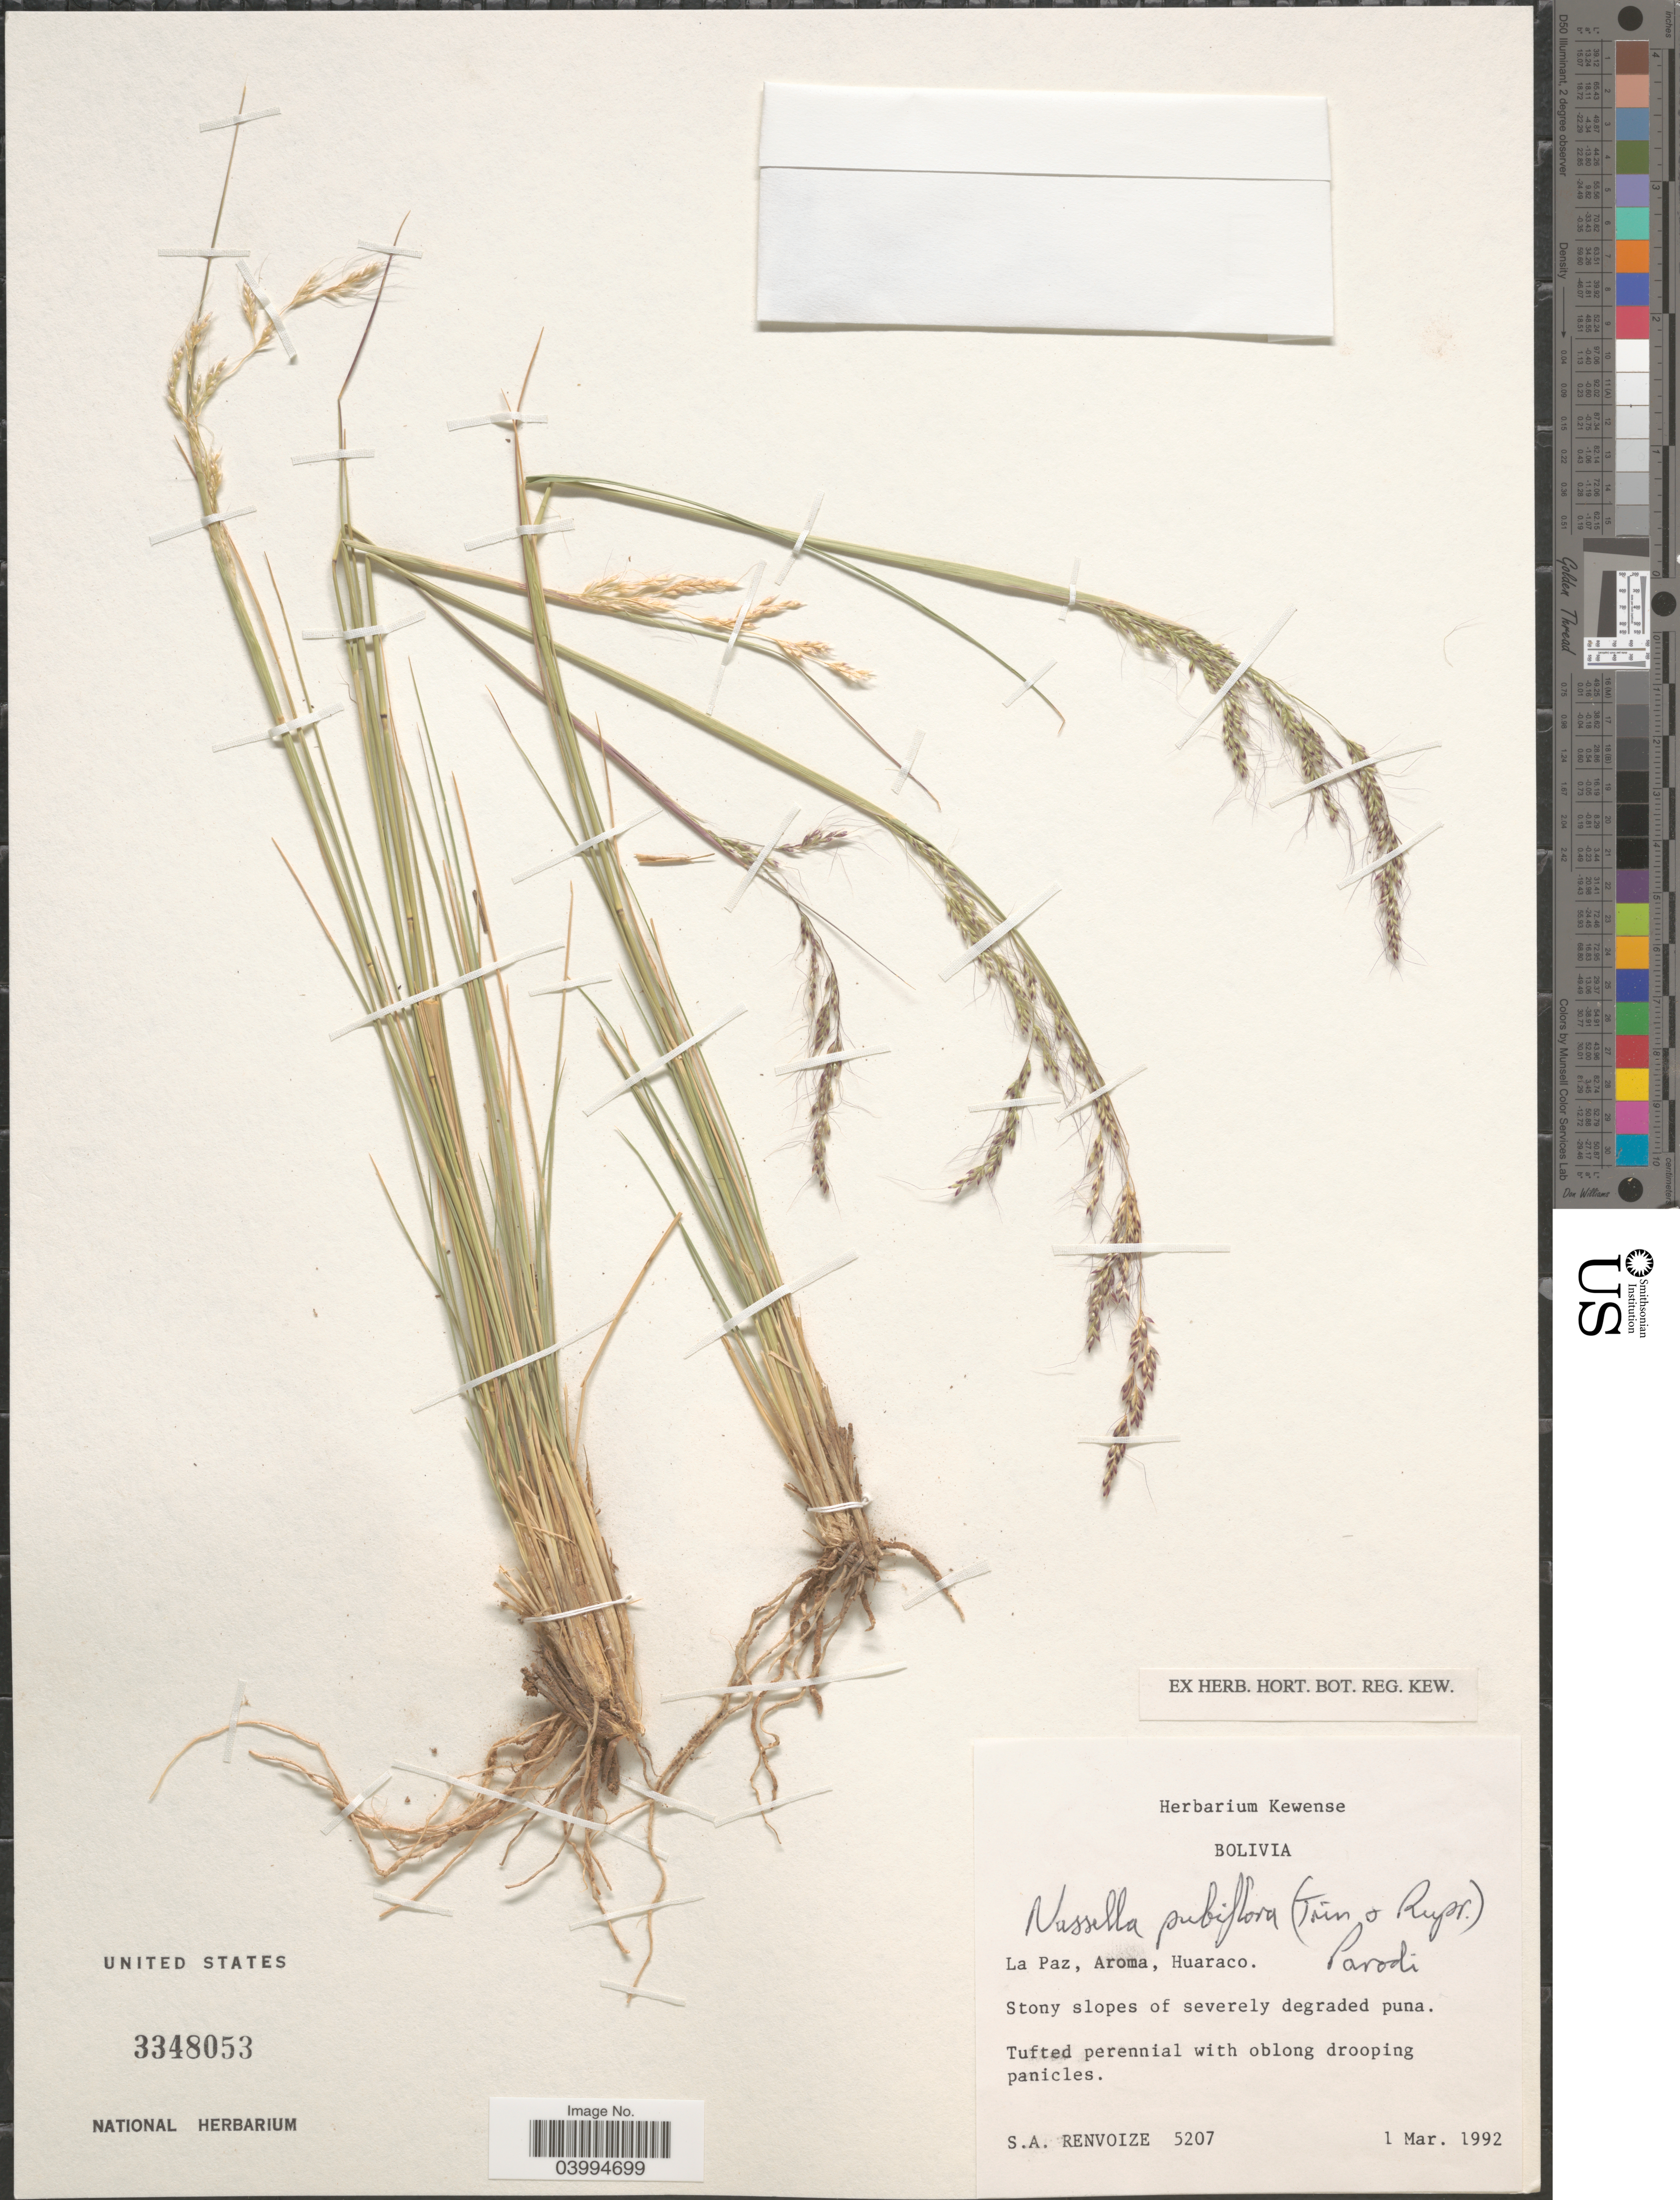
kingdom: Plantae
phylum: Tracheophyta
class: Liliopsida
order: Poales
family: Poaceae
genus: Nassella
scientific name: Nassella pubiflora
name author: (Trin. & Rupr.) É. Desv.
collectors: S. A. Renvoize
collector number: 5207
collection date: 1992-03-01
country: Bolivia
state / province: La Paz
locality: Aroma, Huaraco.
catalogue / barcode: US 3348053